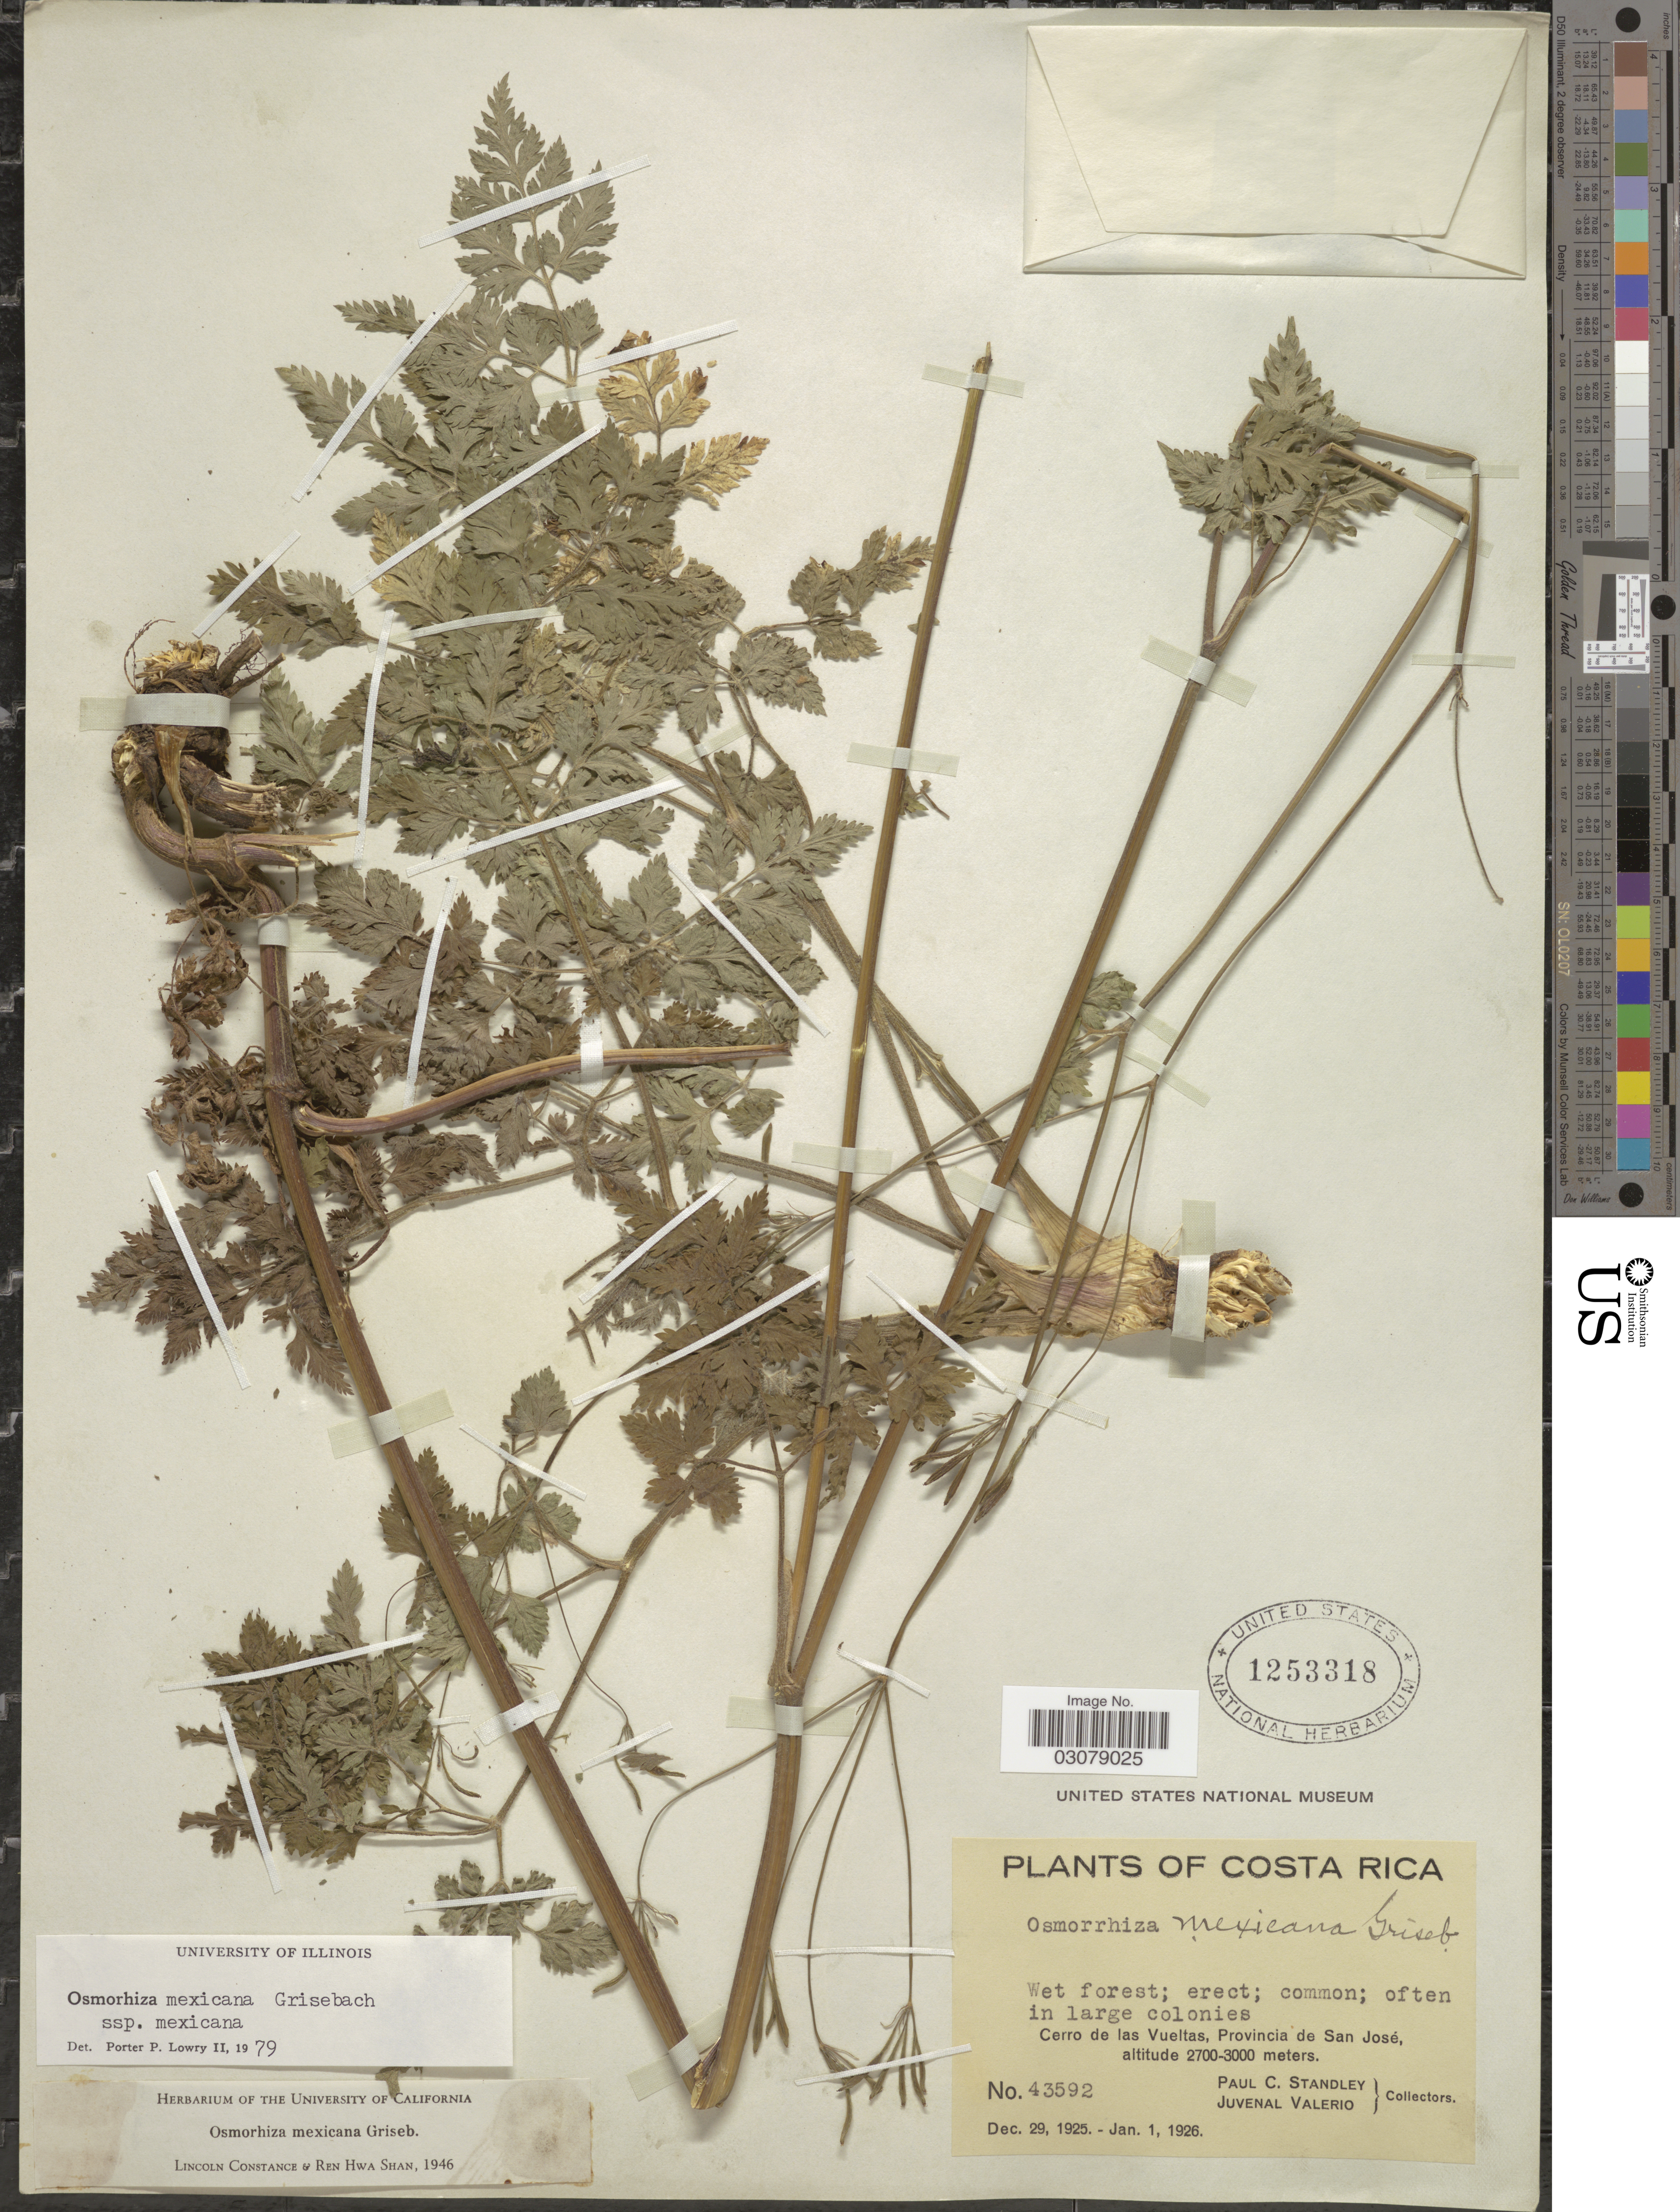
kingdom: Plantae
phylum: Tracheophyta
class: Magnoliopsida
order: Apiales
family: Apiaceae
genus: Osmorhiza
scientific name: Osmorhiza mexicana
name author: Griseb.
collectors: P. C. Standley & J. Valerio R.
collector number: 43592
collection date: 1925-12-29/1926-01-01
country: Costa Rica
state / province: San José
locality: Cerro de las Vueltas, Provincia de San José.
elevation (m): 2700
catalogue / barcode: US 1253318